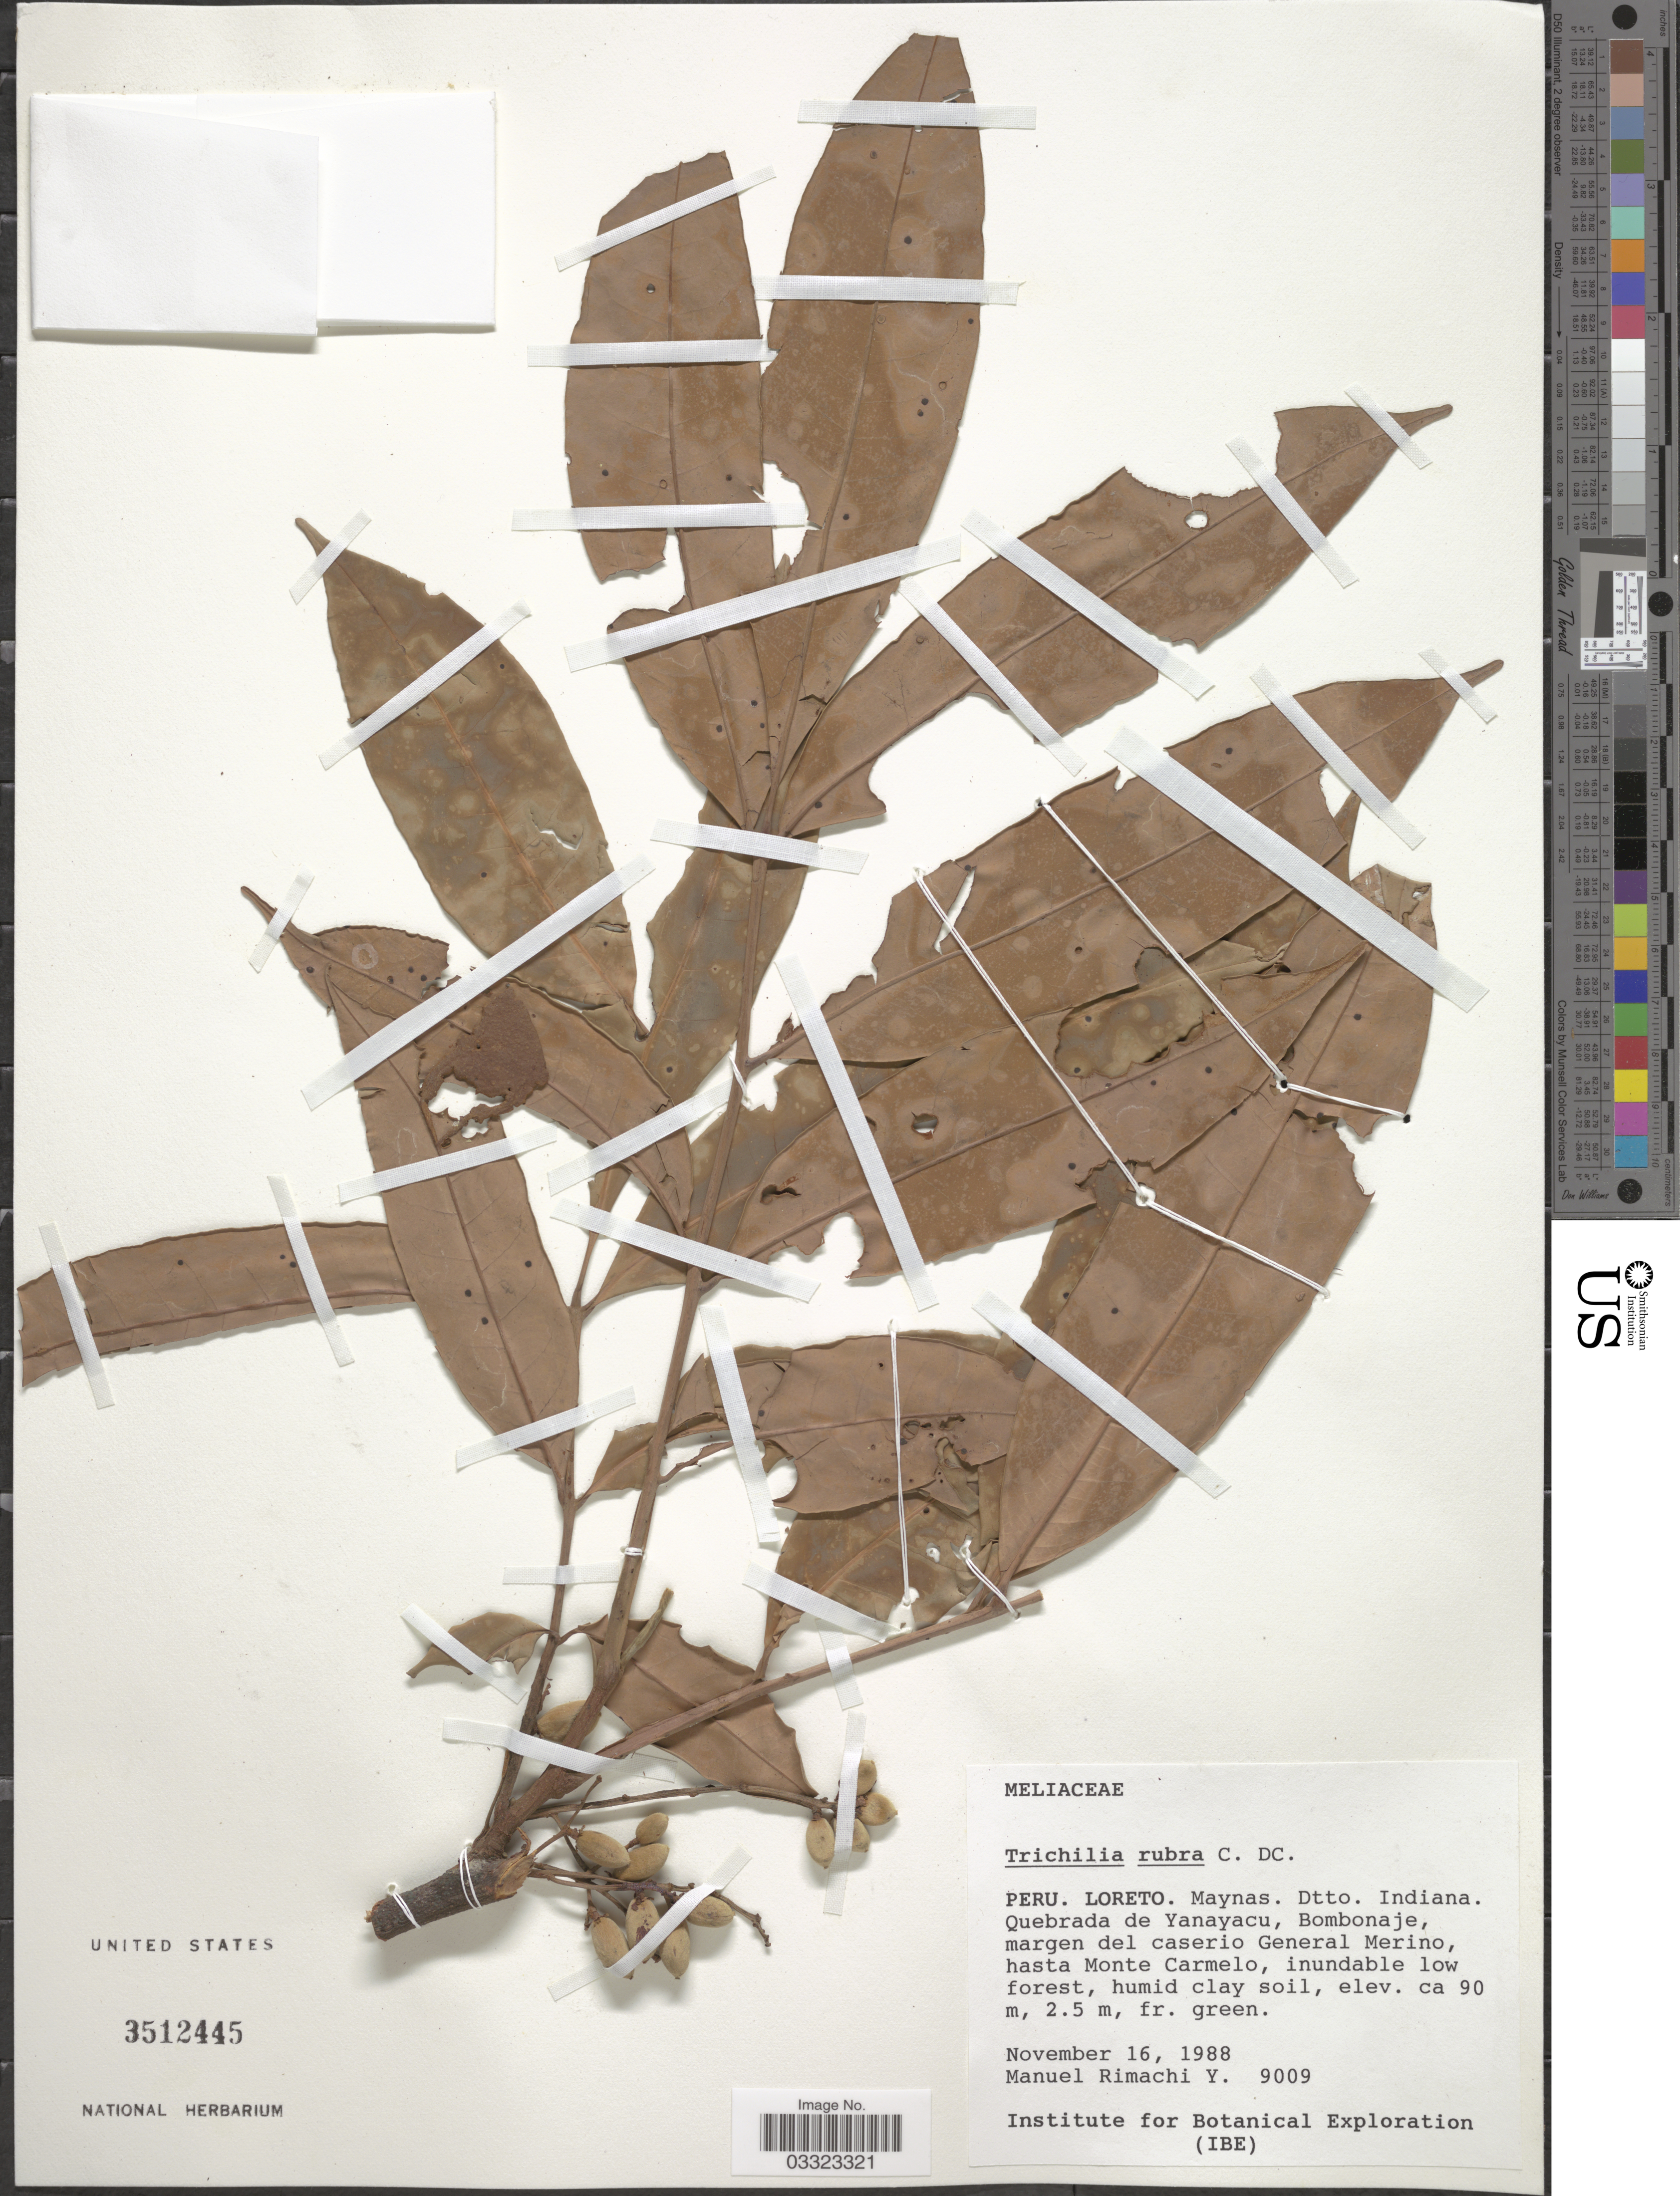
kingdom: Plantae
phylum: Tracheophyta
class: Magnoliopsida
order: Sapindales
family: Meliaceae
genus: Trichilia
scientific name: Trichilia rubra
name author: C. DC.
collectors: M. Rimachi Y.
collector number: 9009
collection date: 1988-11-16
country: Peru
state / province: Loreto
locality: Maynas. Dtto. Indiana. Quebrada de Yanayacu, Bombonaje, margen del caserio General Merino, hasta Monte Carmelo.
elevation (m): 90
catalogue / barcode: US 3512445